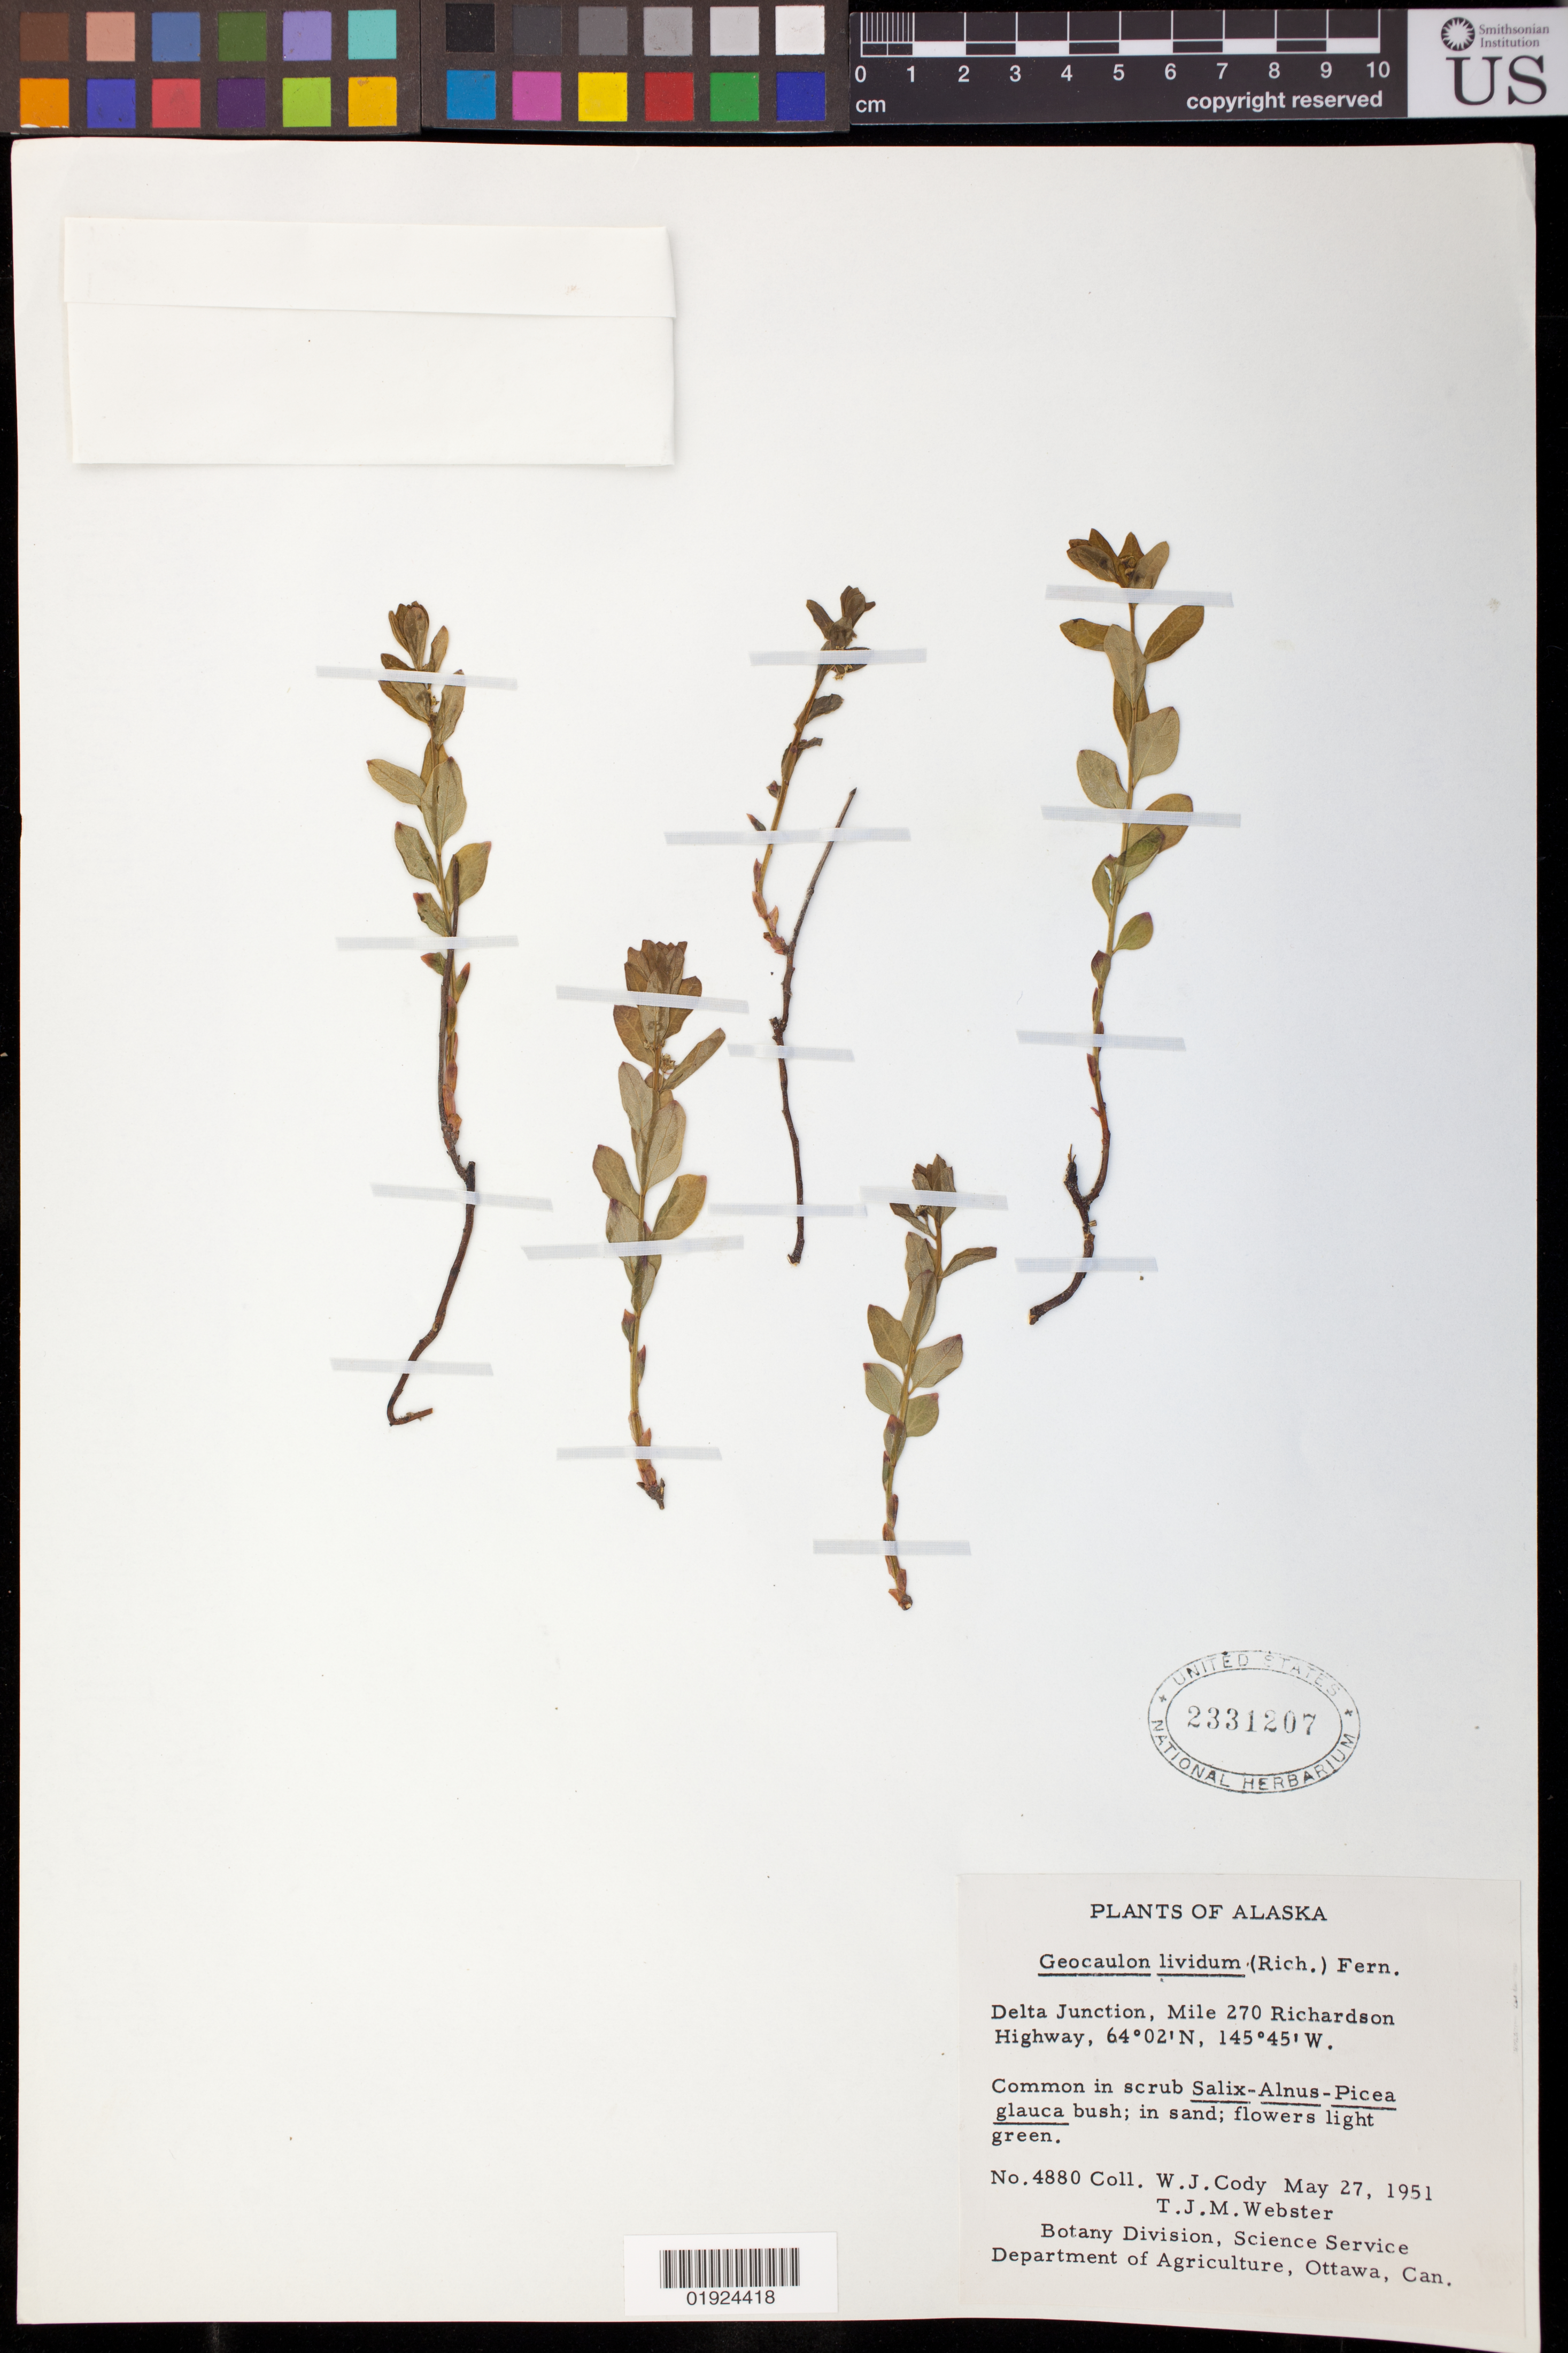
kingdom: Plantae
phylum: Tracheophyta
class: Magnoliopsida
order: Santalales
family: Comandraceae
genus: Geocaulon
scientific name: Geocaulon lividum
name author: (Richardson) Fernald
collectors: W. Cody & T. J. Webster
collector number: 4880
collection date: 1951-05-27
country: United States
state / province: Alaska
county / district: Southeast Fairbanks C. A.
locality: Delta Junction, Mile 270 Richardson Highway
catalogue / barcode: US 2331207